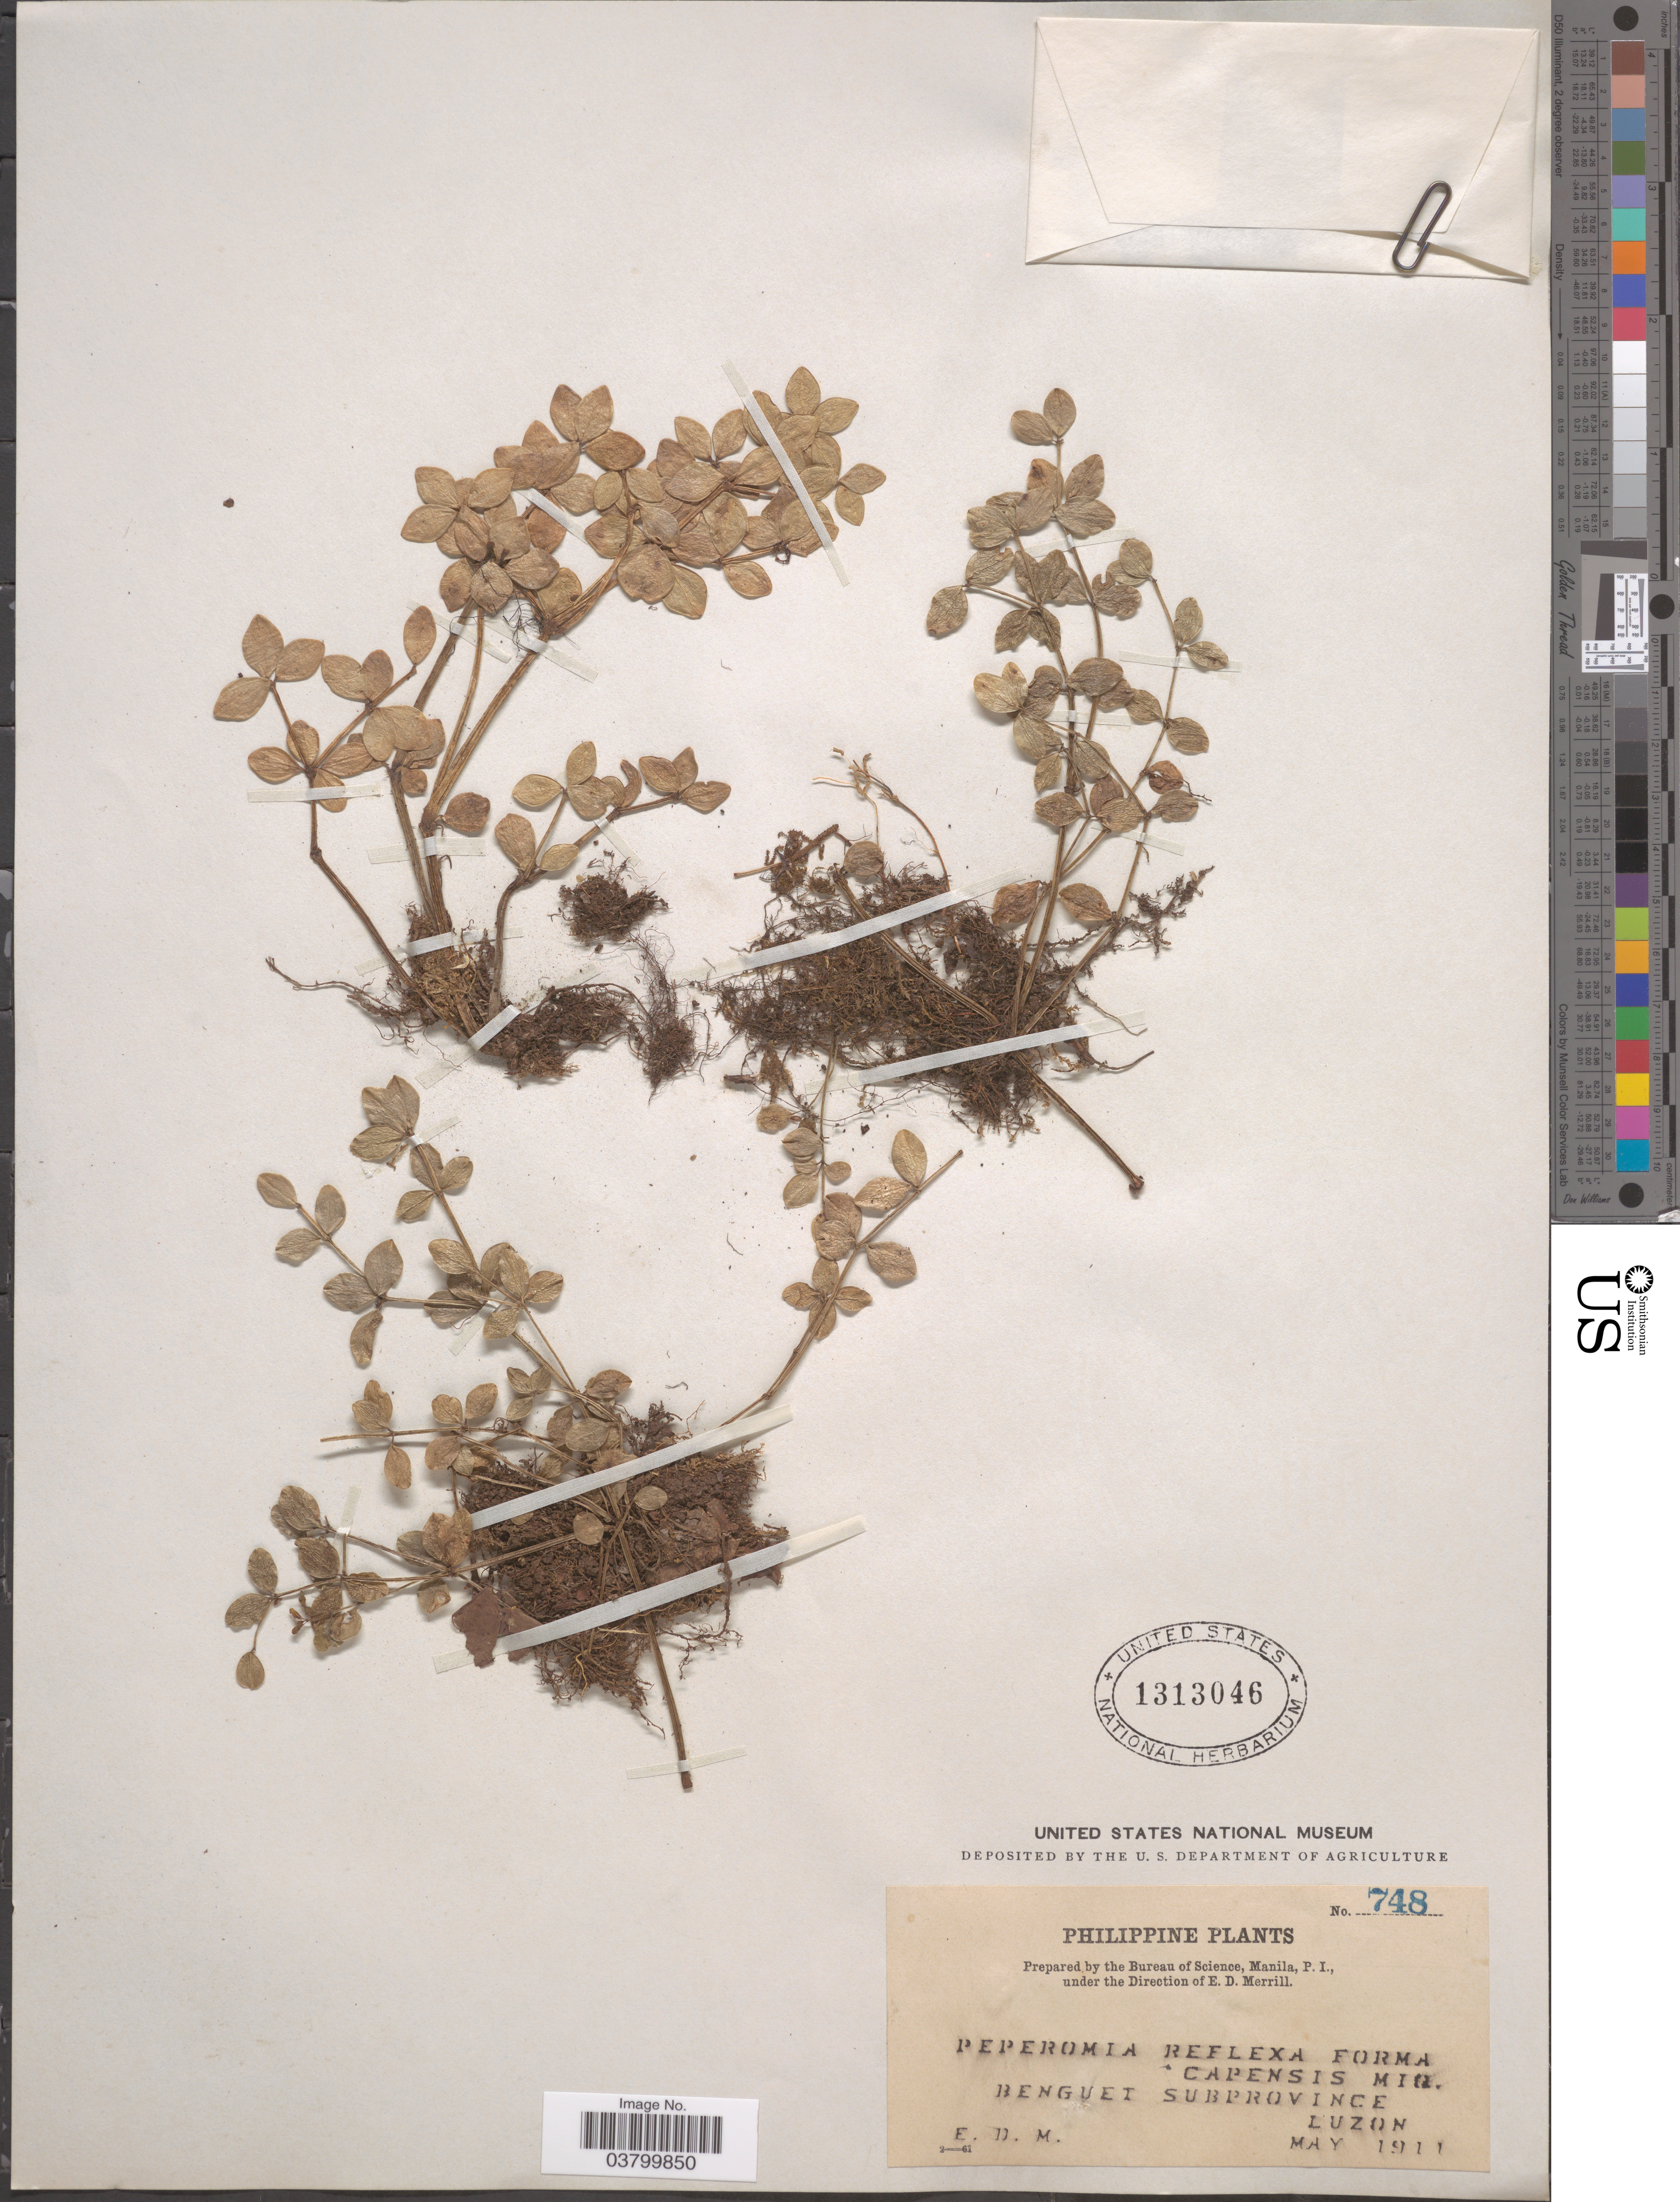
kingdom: Plantae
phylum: Tracheophyta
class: Magnoliopsida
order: Piperales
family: Piperaceae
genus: Peperomia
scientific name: Peperomia reflexa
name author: (L. f.) A. Dietr.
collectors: E. D. Merrill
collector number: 748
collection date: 1911-05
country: Philippines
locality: Benguet Subprovince. Luzon.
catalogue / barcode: US 1313046